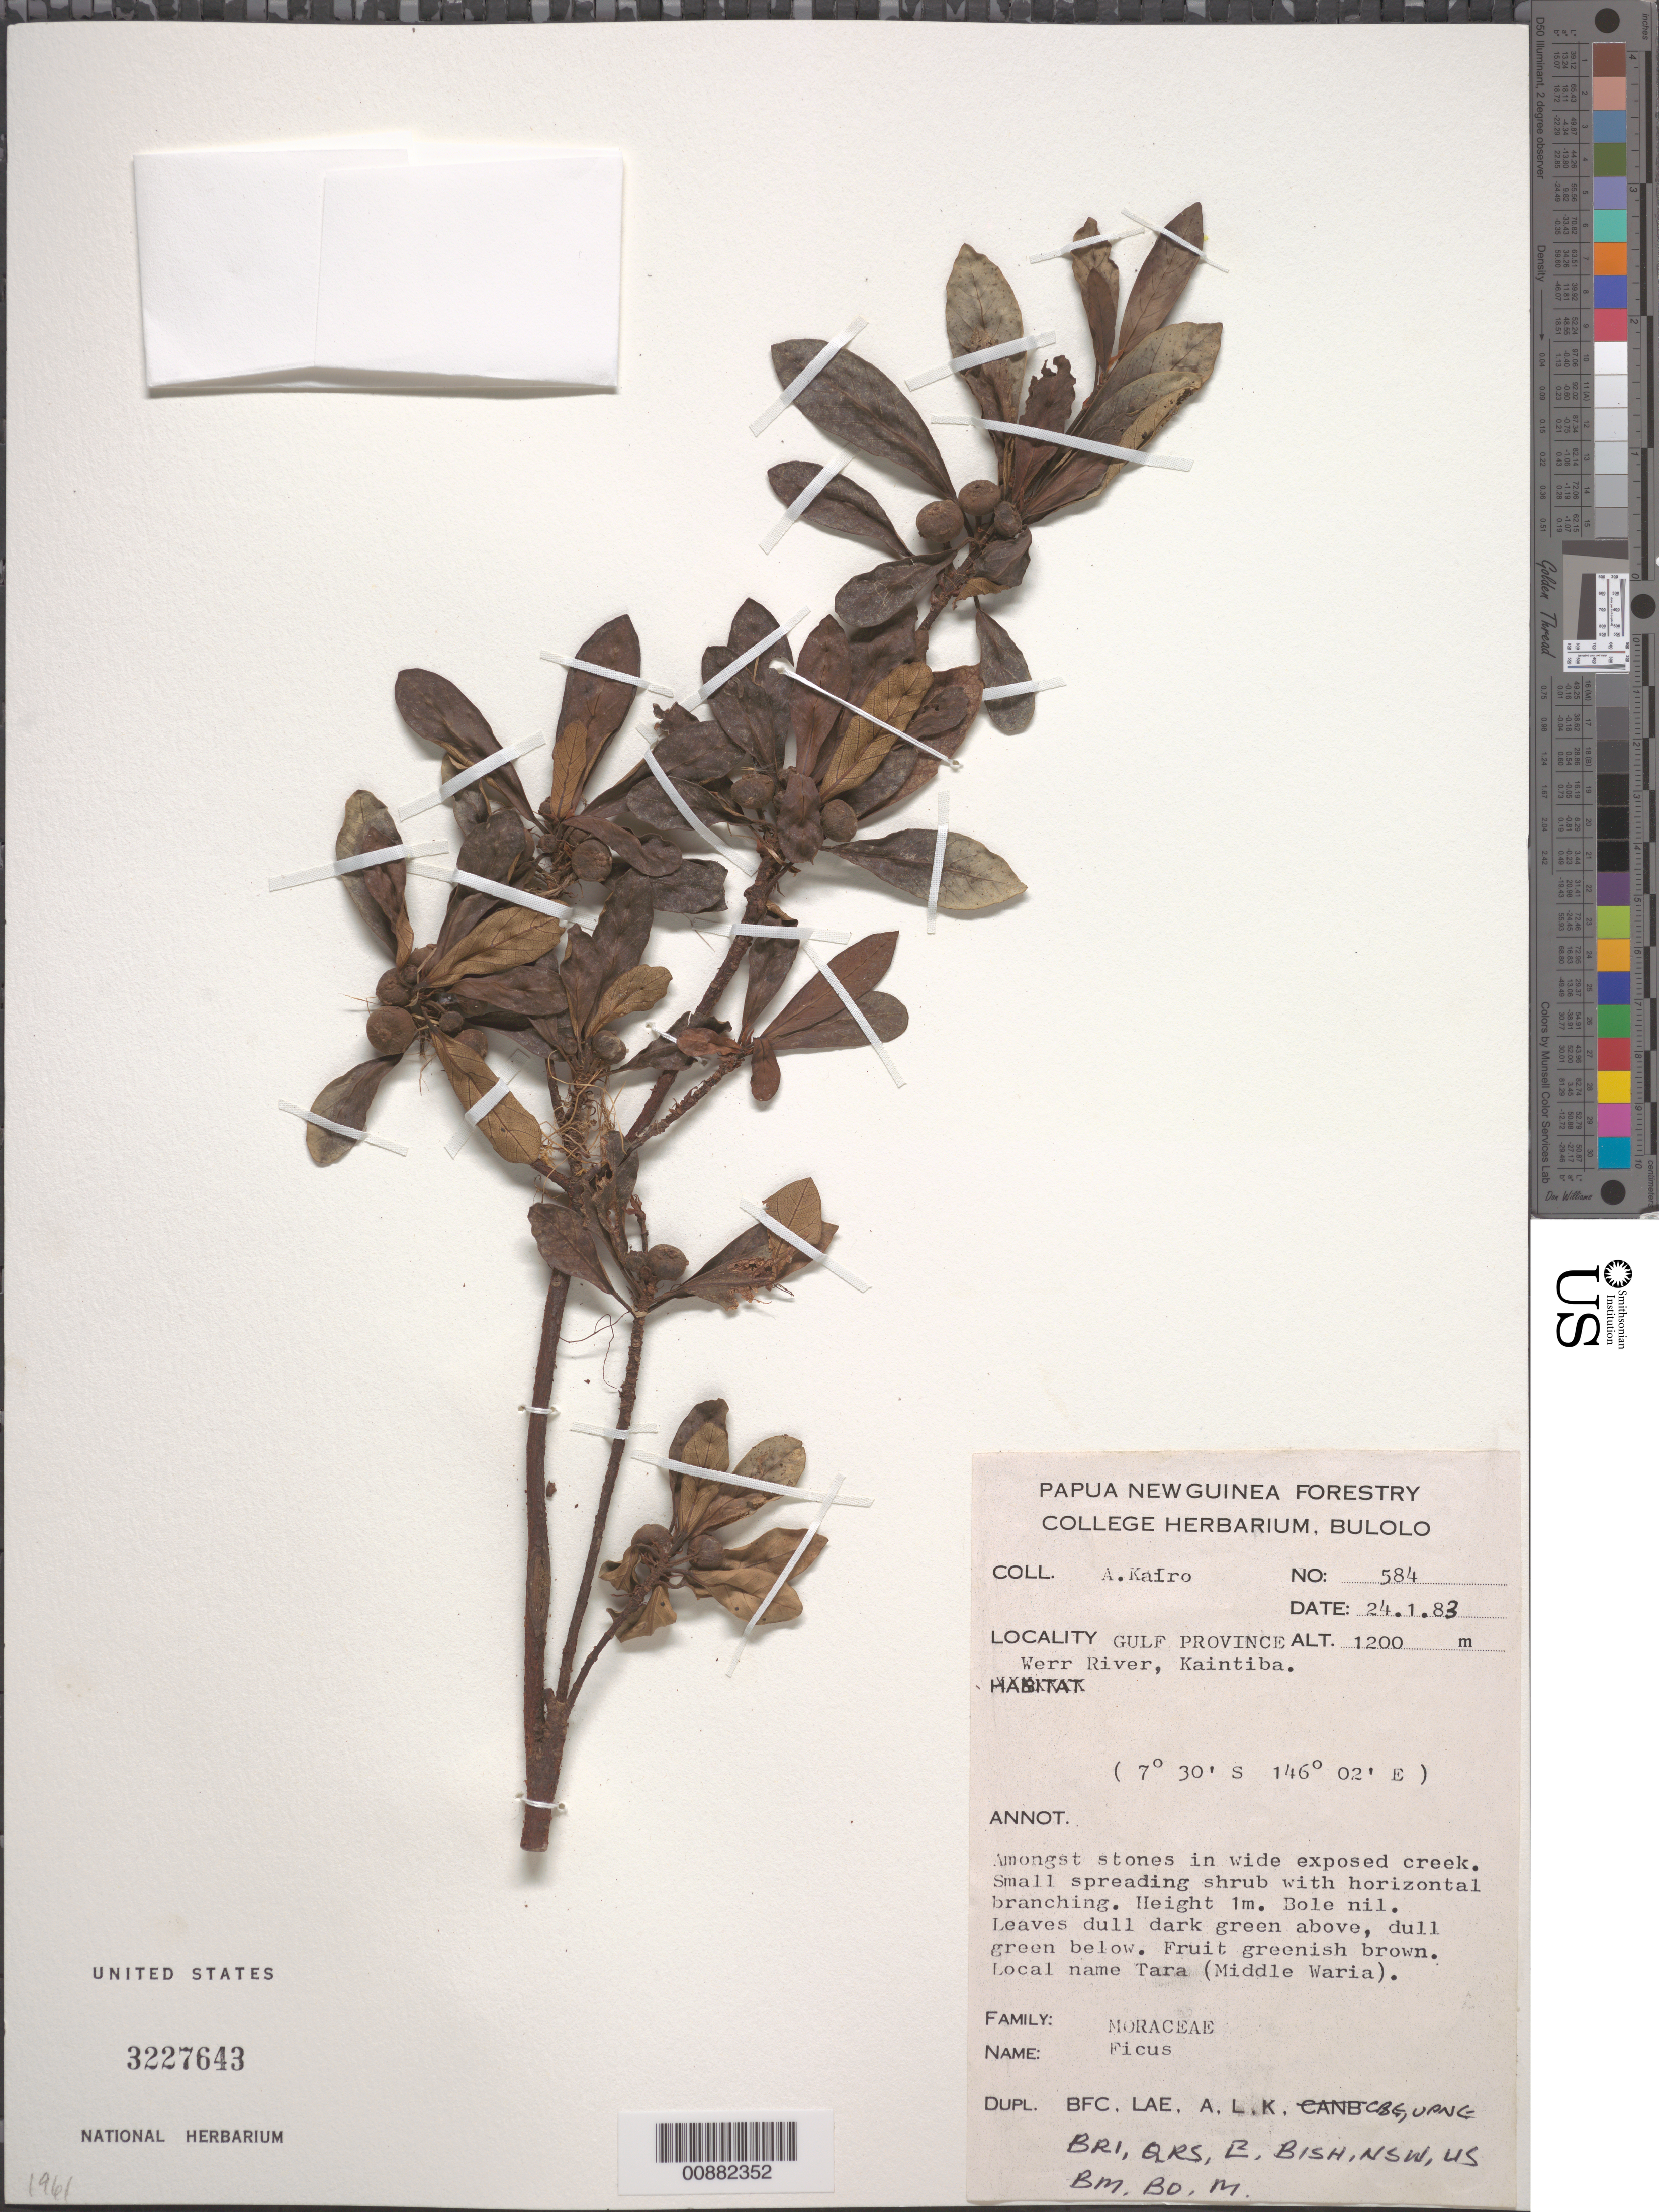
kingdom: Plantae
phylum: Tracheophyta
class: Magnoliopsida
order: Rosales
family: Moraceae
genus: Ficus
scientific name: Ficus sp.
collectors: A. Kairo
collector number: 584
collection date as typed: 24 Jan 1983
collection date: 1983-01-24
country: Papua New Guinea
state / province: Gulf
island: New Guinea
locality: Werr River, Kaintiba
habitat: Amongst stones in wide exposed creek.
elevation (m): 1200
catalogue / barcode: US 3227643